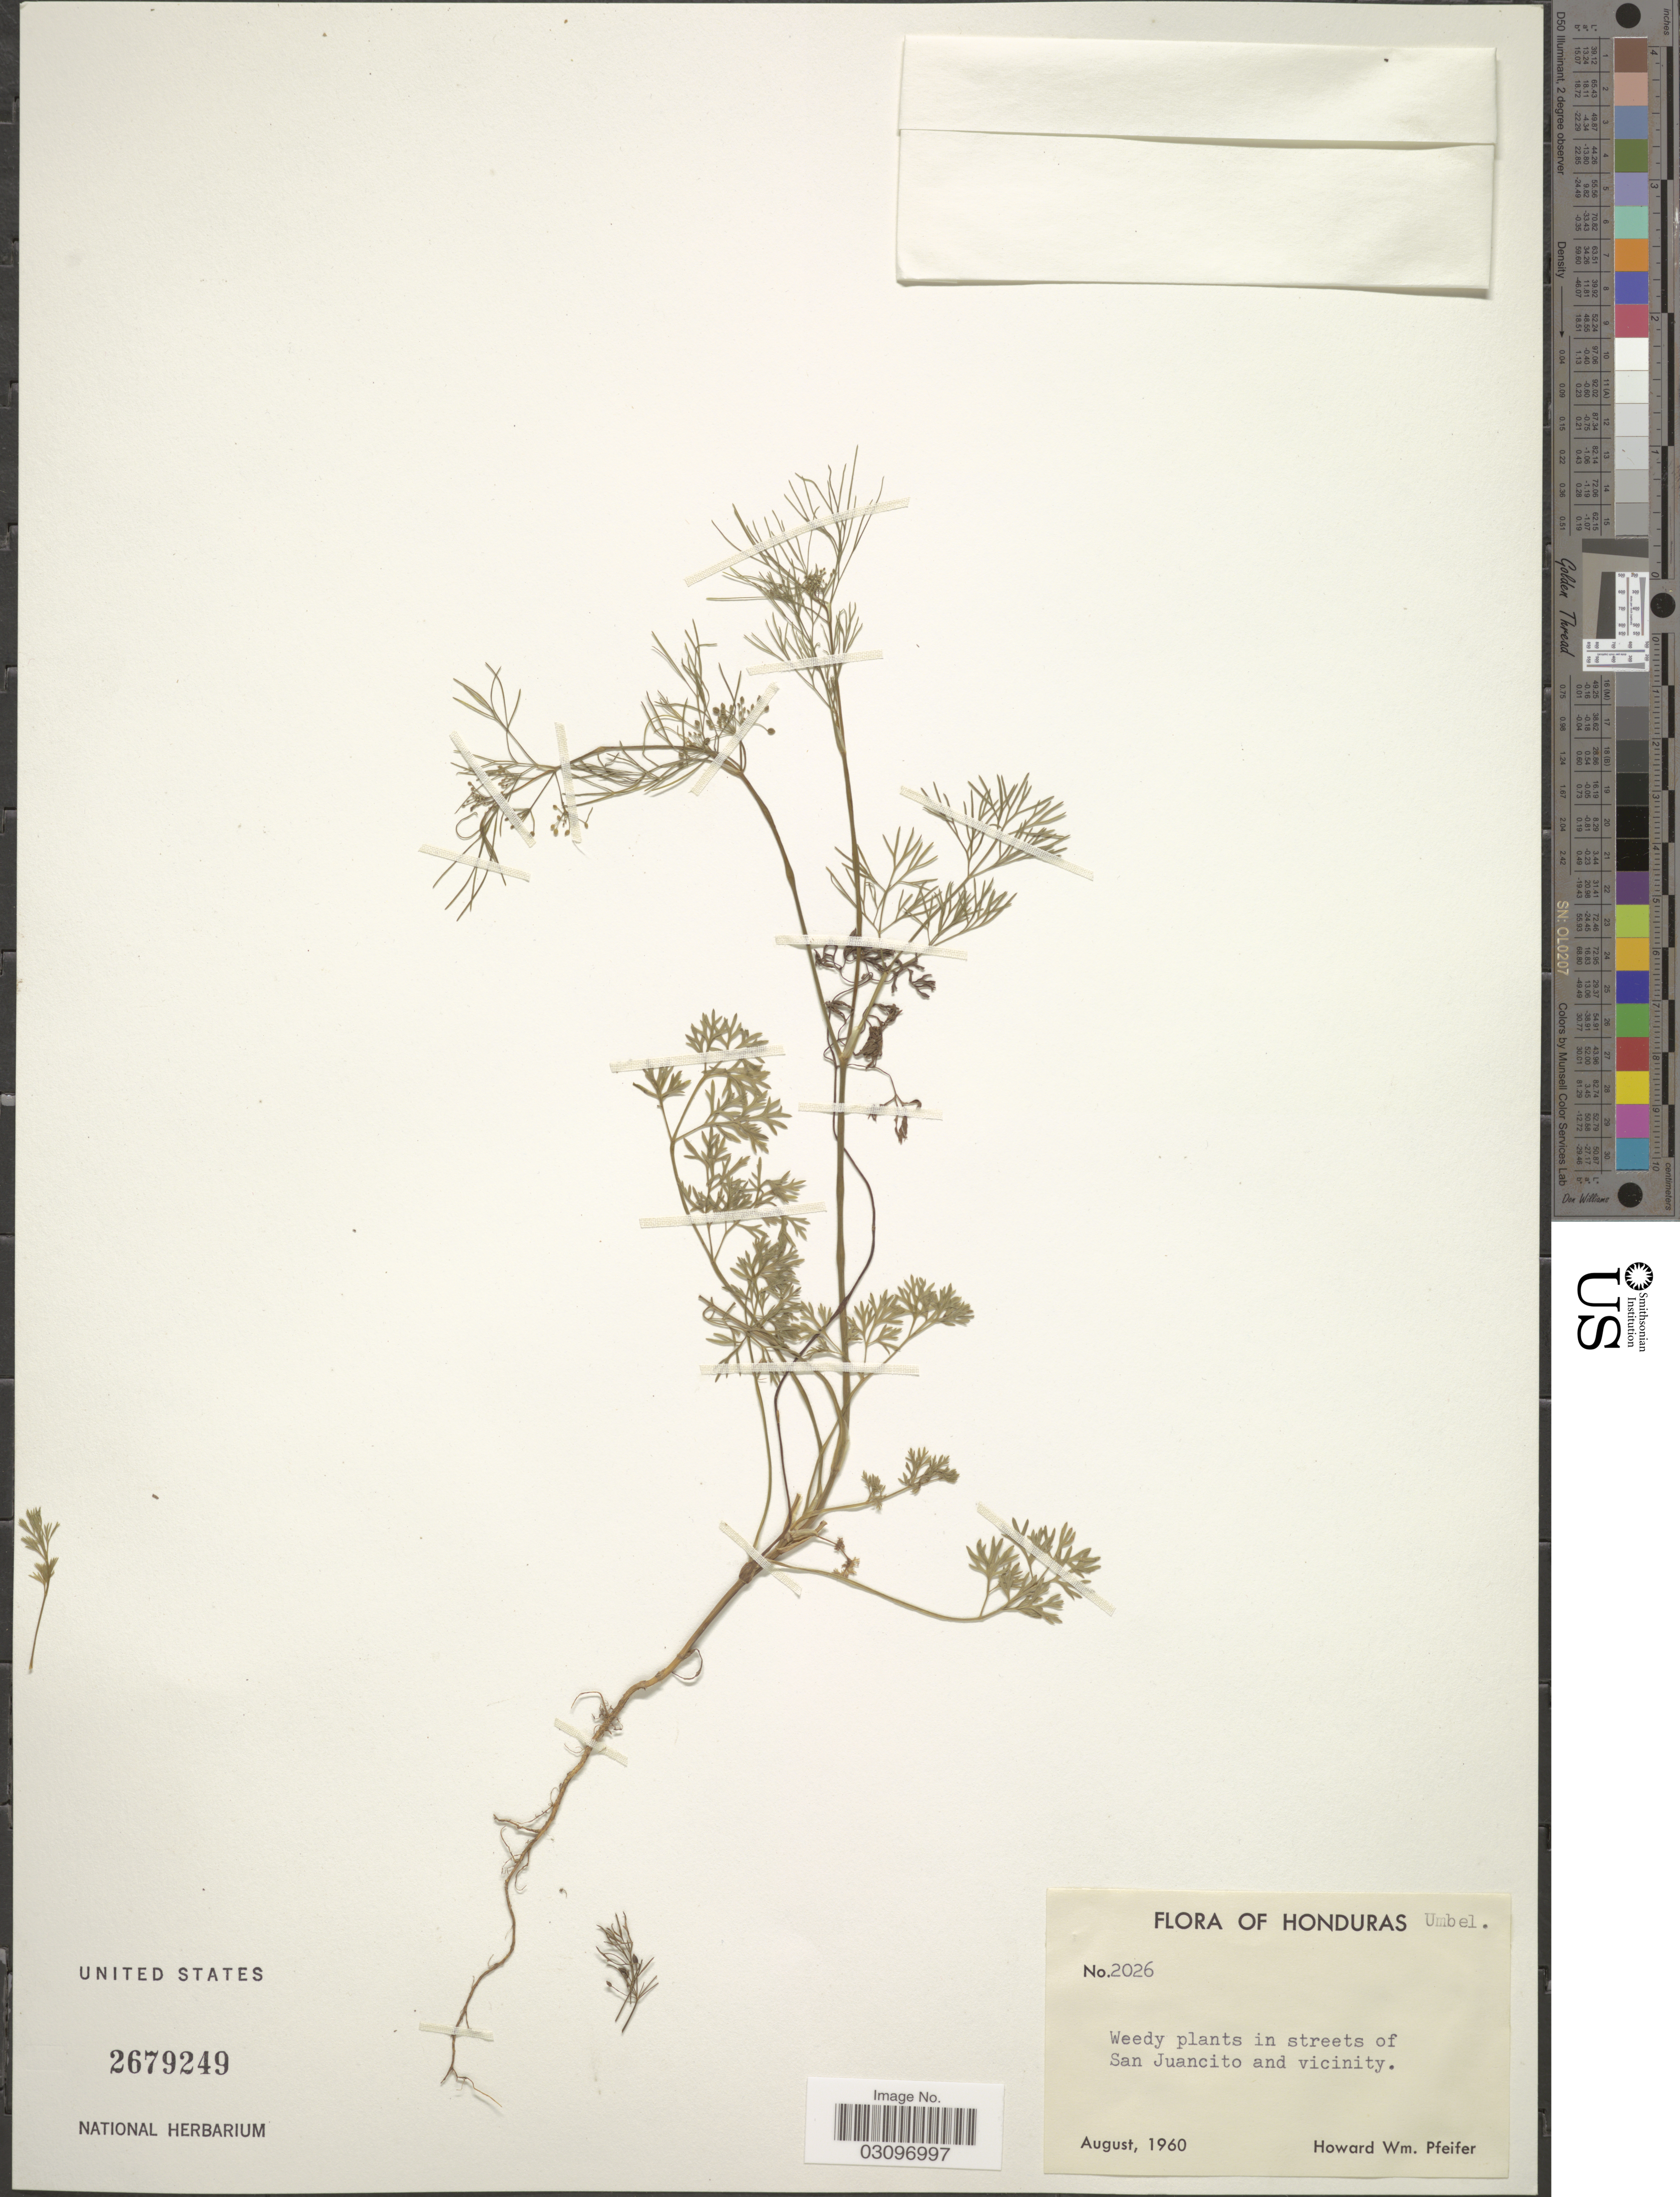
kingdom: Plantae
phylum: Tracheophyta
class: Magnoliopsida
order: Apiales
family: Apiaceae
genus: Cyclospermum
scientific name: Cyclospermum leptophyllum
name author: (Pers.) Sprague ex Britton & P. Wilson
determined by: Mendoza, M.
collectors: H. W. Pfeifer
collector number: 2026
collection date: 1960-08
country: Honduras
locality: Streets of San Juancito and vicinity.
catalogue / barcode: US 2679249